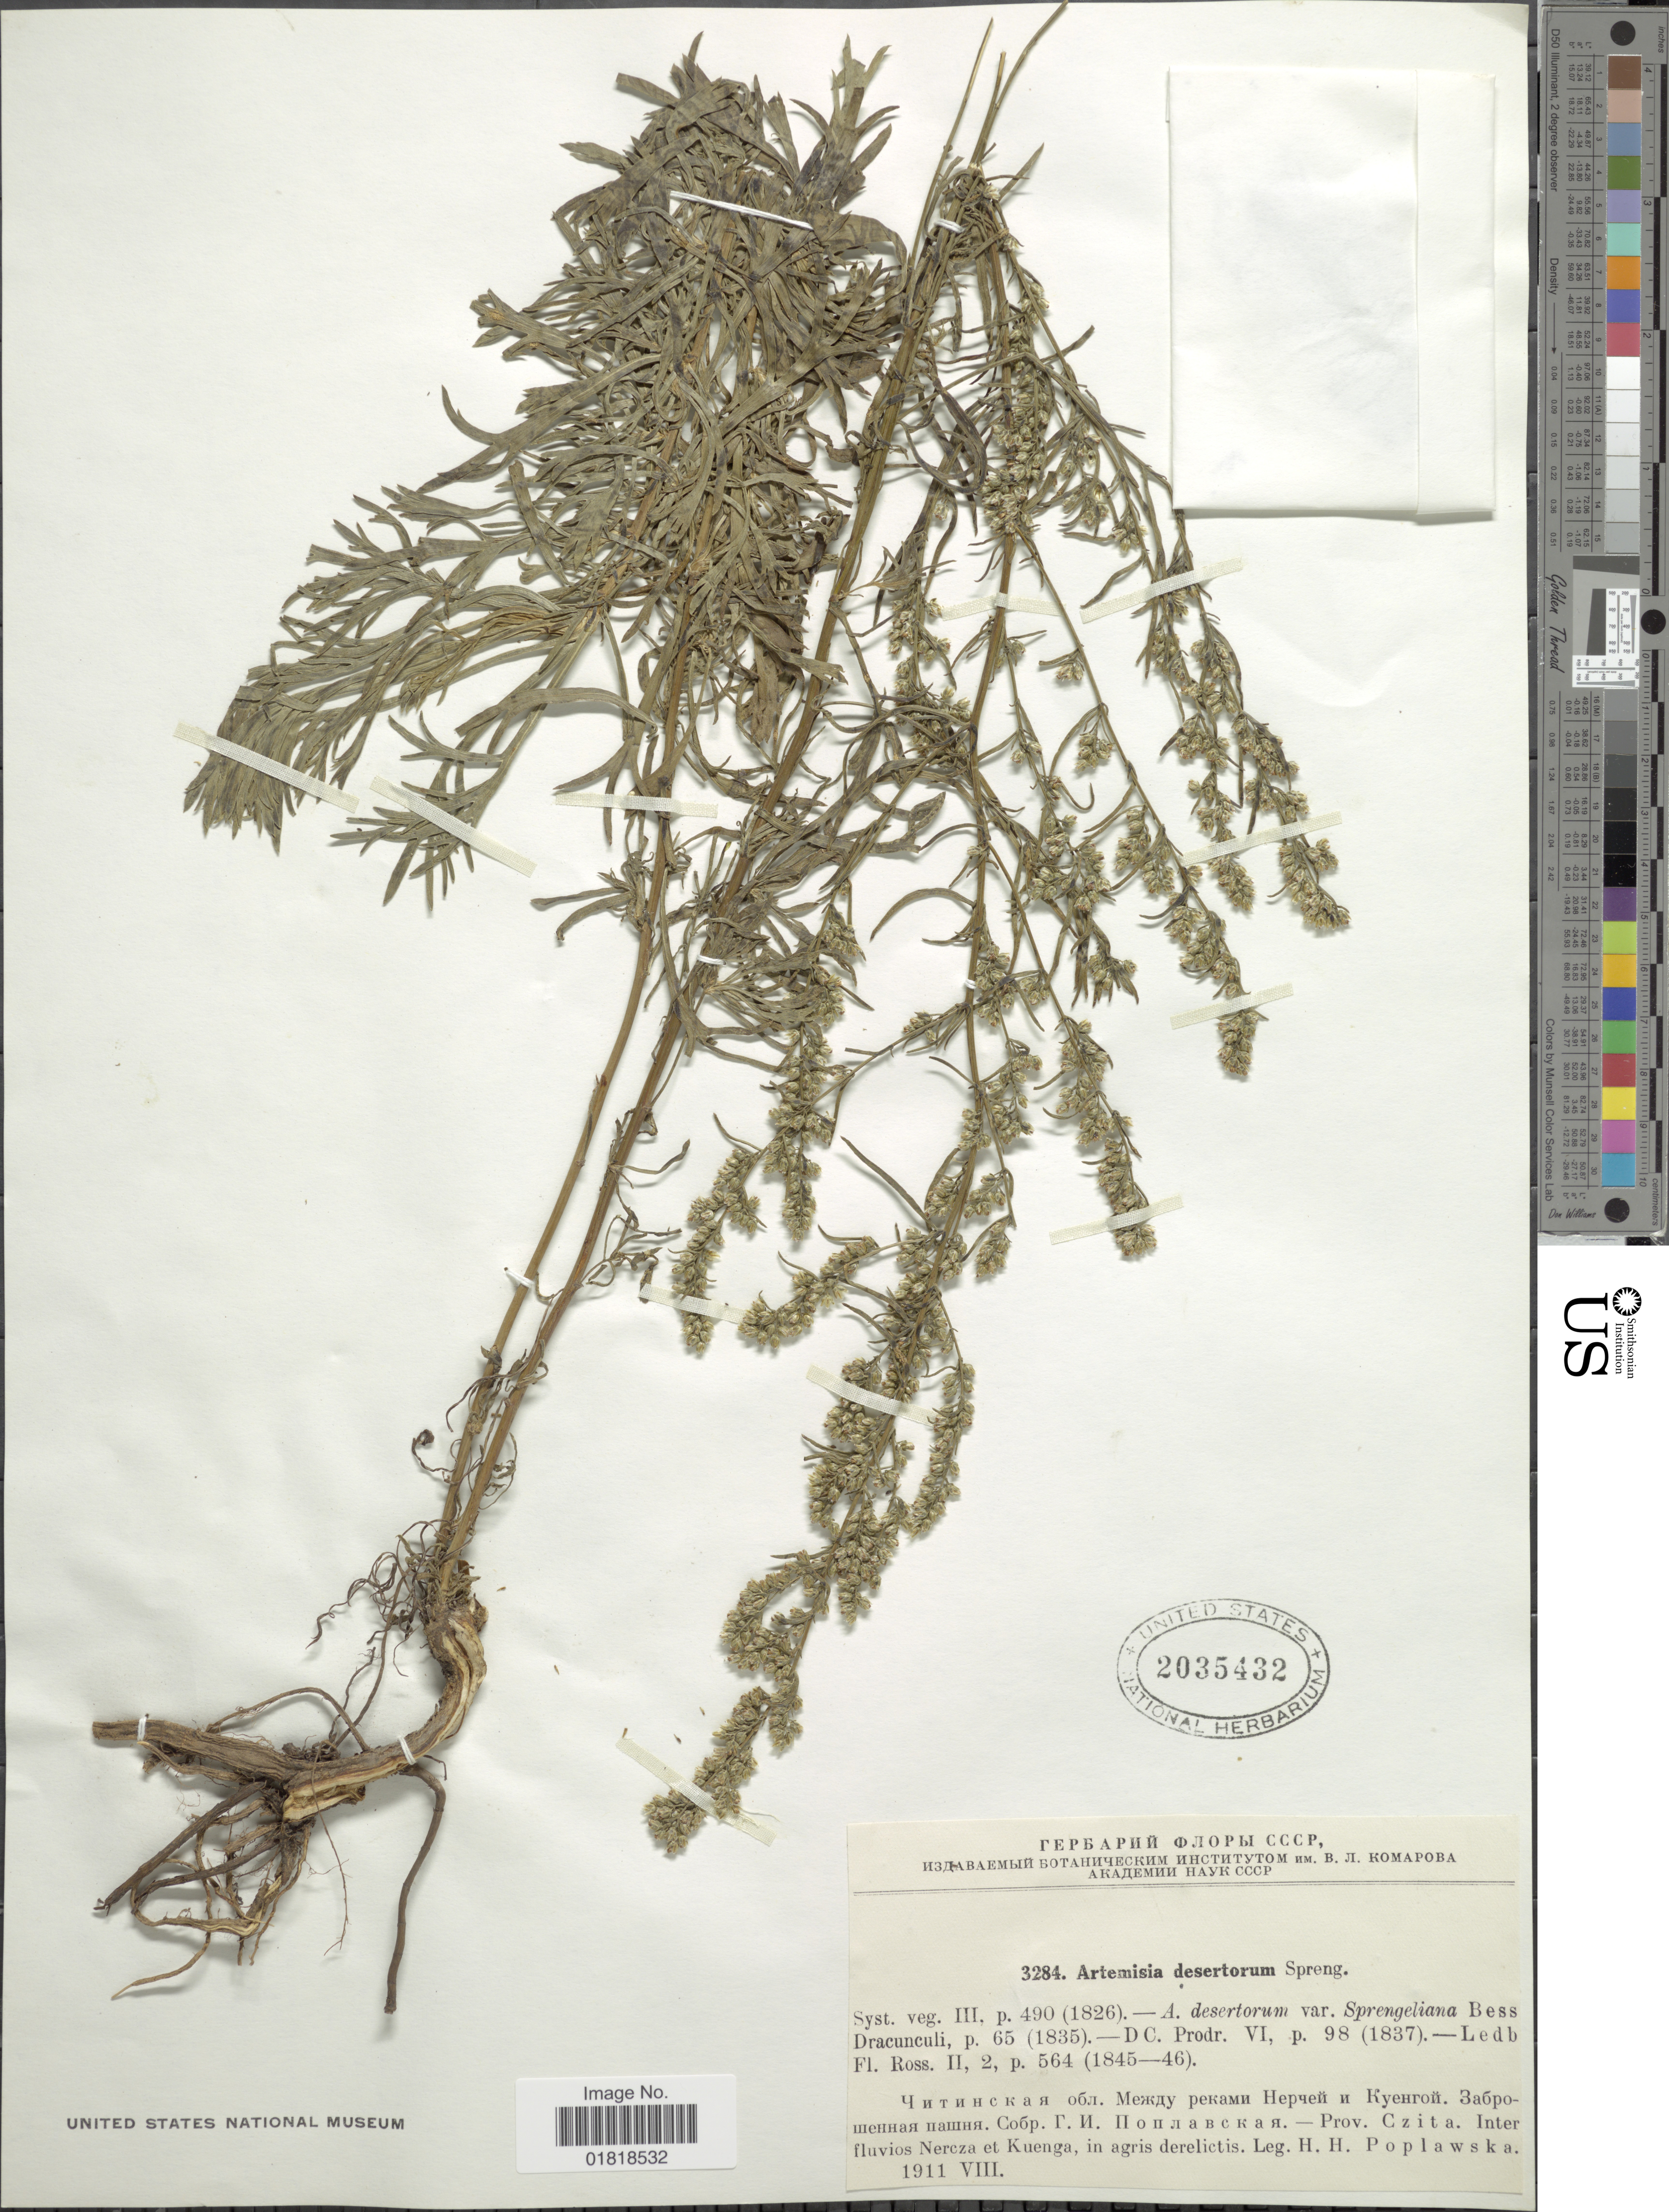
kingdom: Plantae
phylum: Tracheophyta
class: Magnoliopsida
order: Asterales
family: Asteraceae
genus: Artemisia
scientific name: Artemisia desertorum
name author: Spreng.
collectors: H. Poplawska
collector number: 3284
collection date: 1911-08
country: Russian Federation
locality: Prov. Czita, inter fluvios Nercza et Kuenga, in agris derelictis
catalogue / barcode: US 2035432